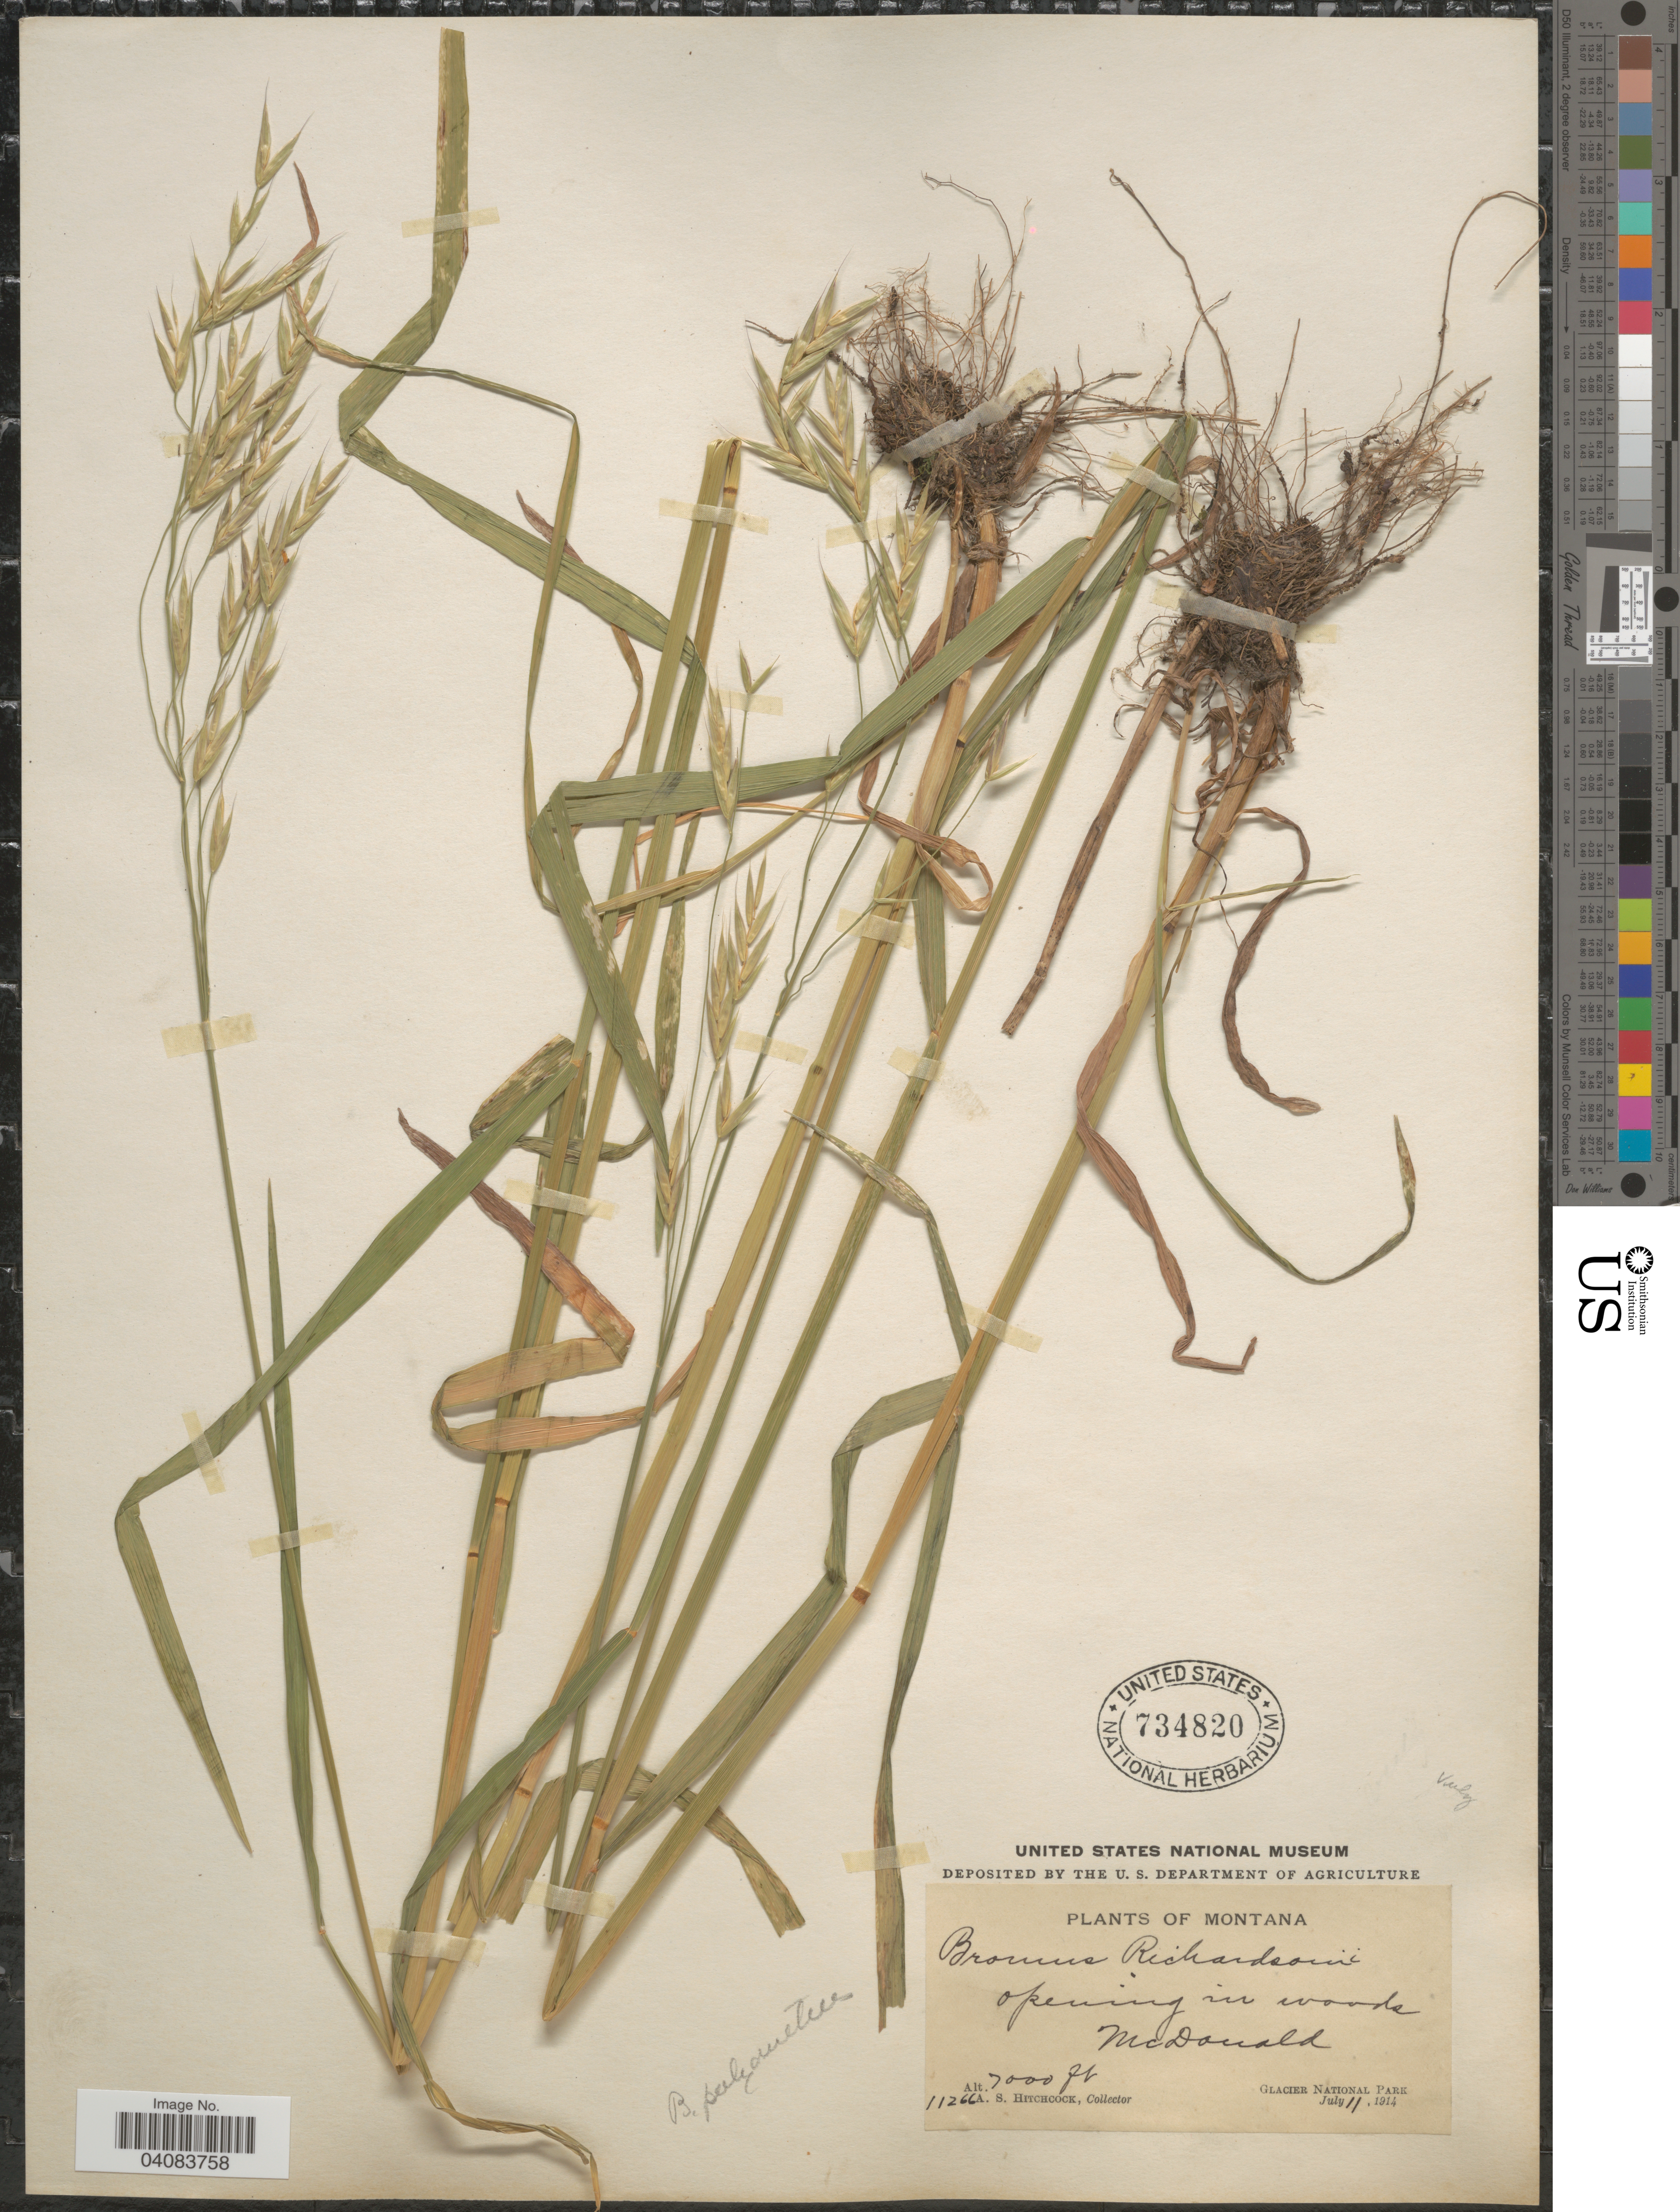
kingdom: Plantae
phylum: Tracheophyta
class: Liliopsida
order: Poales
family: Poaceae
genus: Bromus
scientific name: Bromus polyanthus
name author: Scribn. ex Shear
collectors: A. S. Hitchcock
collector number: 11266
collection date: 1914-07-11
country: United States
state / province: Montana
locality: Opening in woods, McDonald. Glacier National Park.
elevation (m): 2134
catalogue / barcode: US 734820